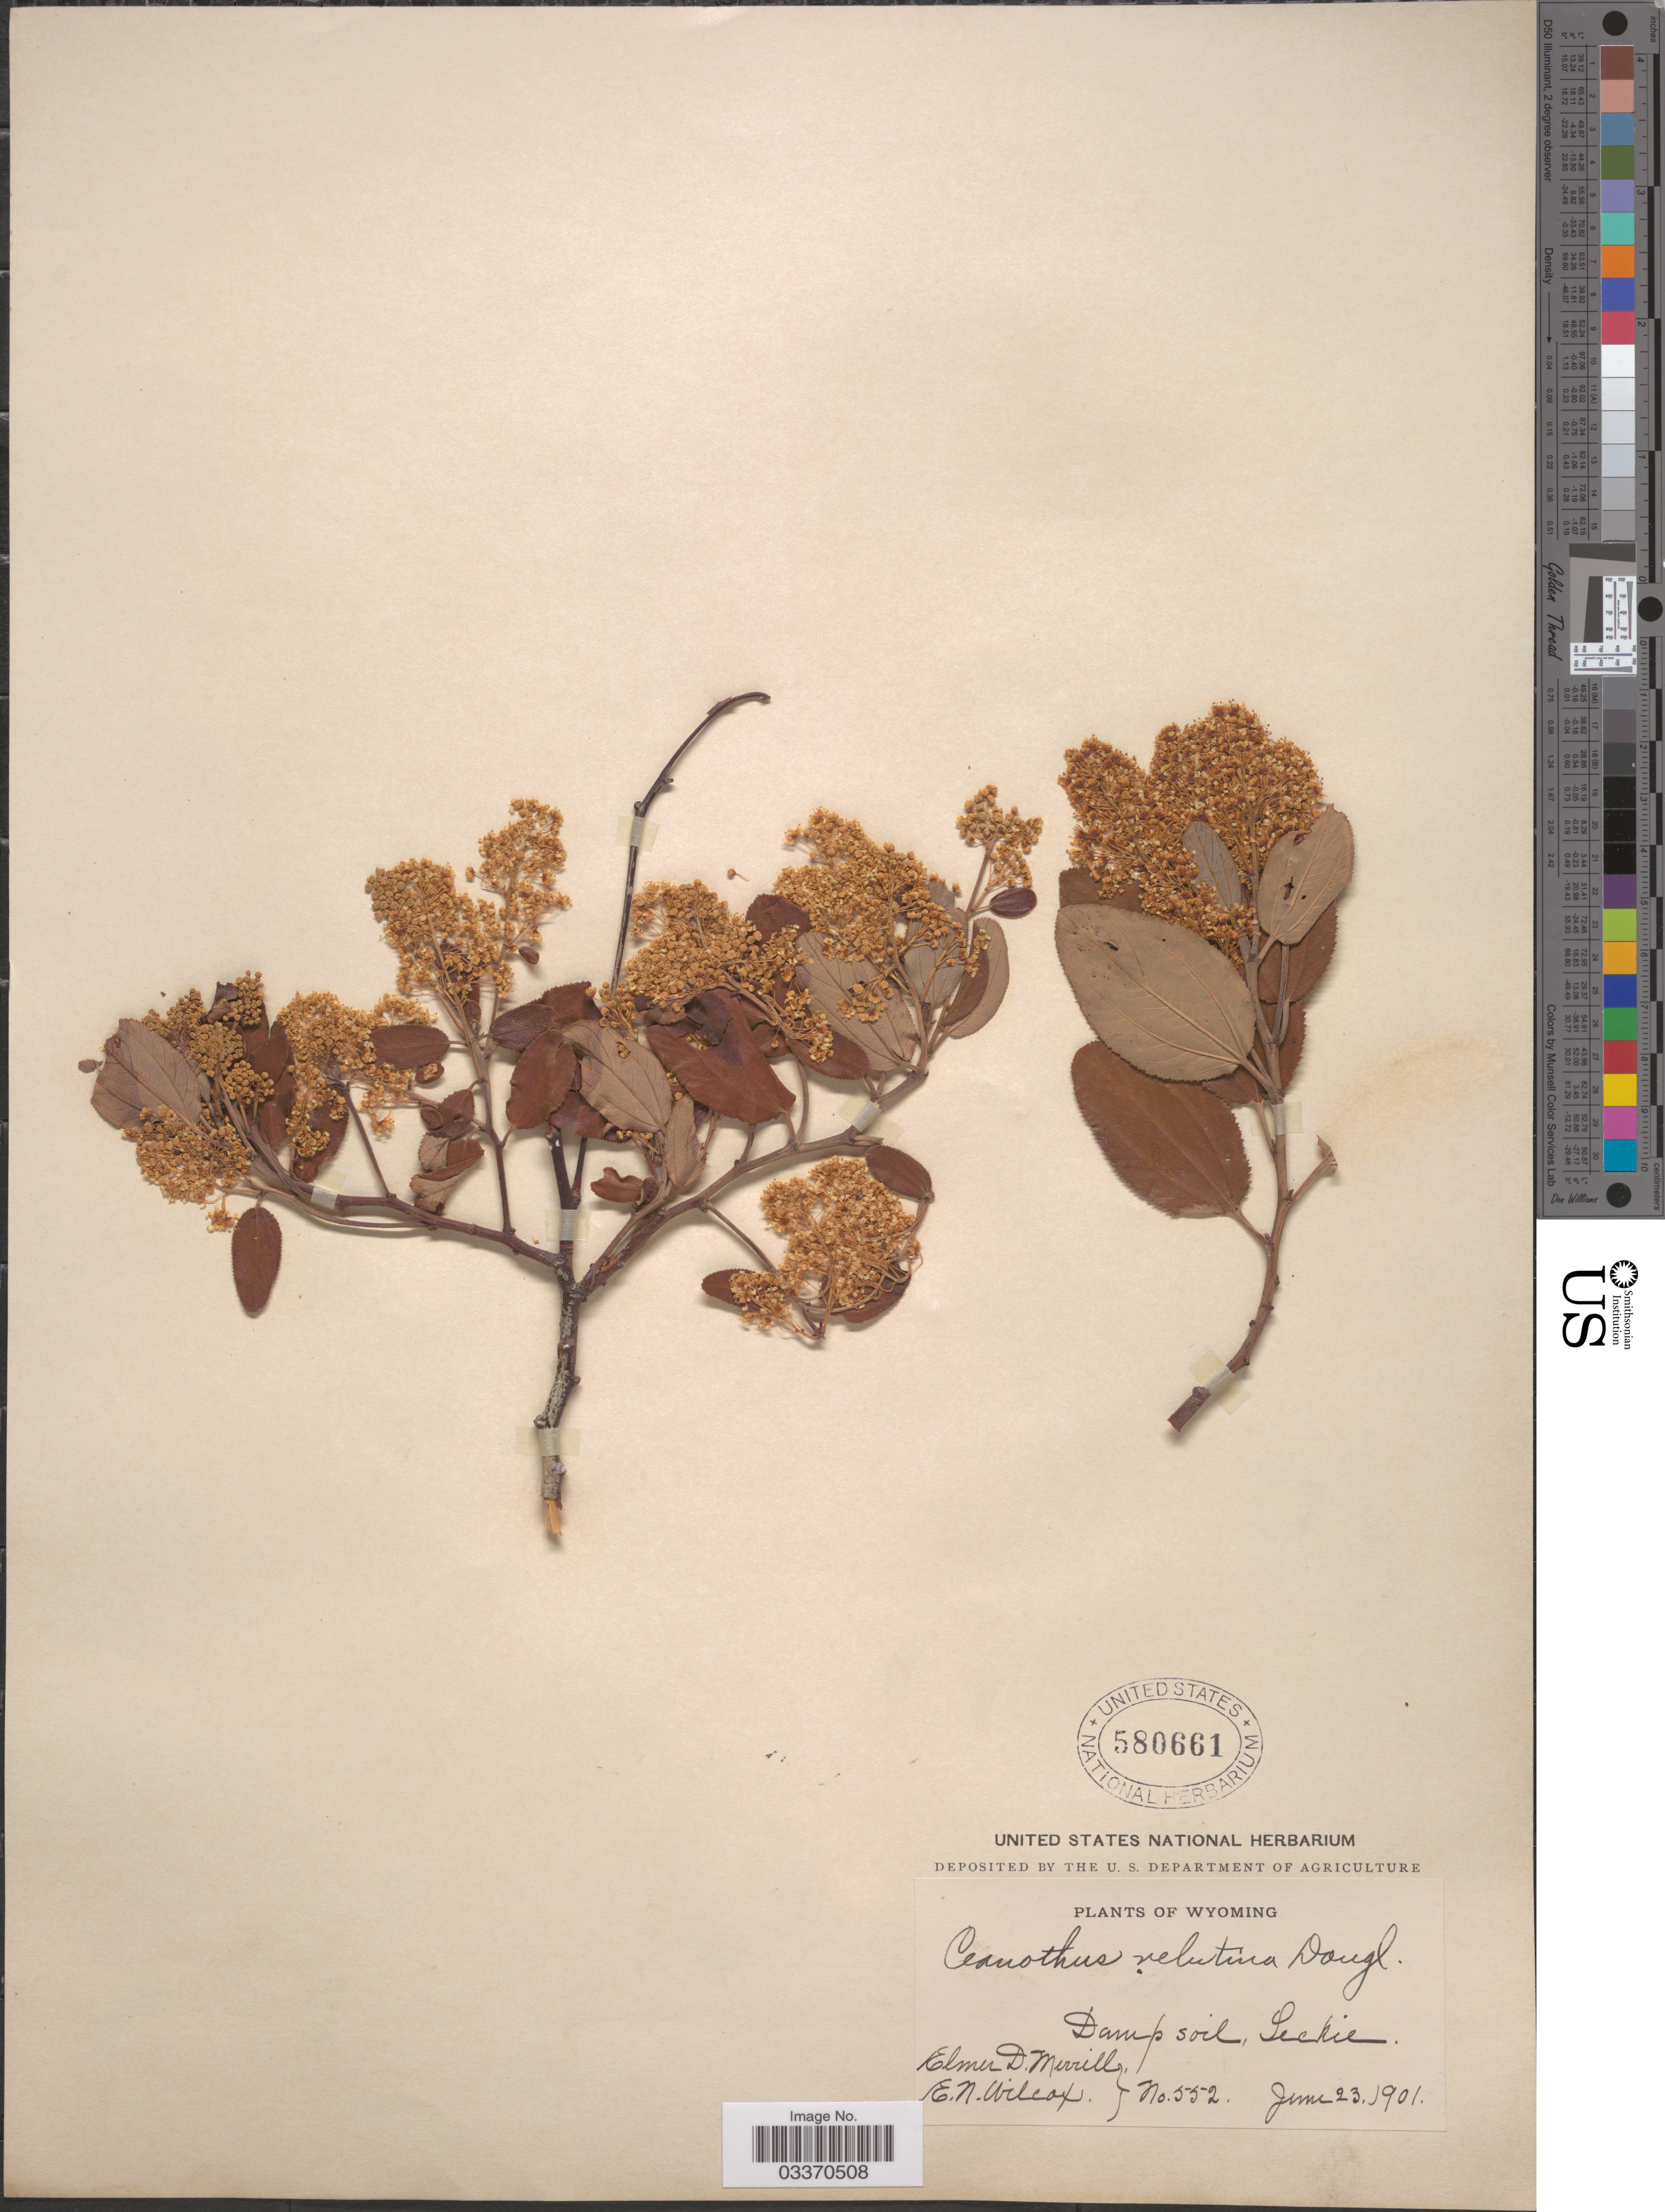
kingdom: Plantae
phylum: Tracheophyta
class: Magnoliopsida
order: Rosales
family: Rhamnaceae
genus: Ceanothus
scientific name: Ceanothus velutinus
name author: Douglas ex Hook.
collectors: E. D. Merrill & E. Wilcox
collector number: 552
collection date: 1901-06-23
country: United States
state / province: Wyoming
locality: Leckie.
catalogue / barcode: US 580661